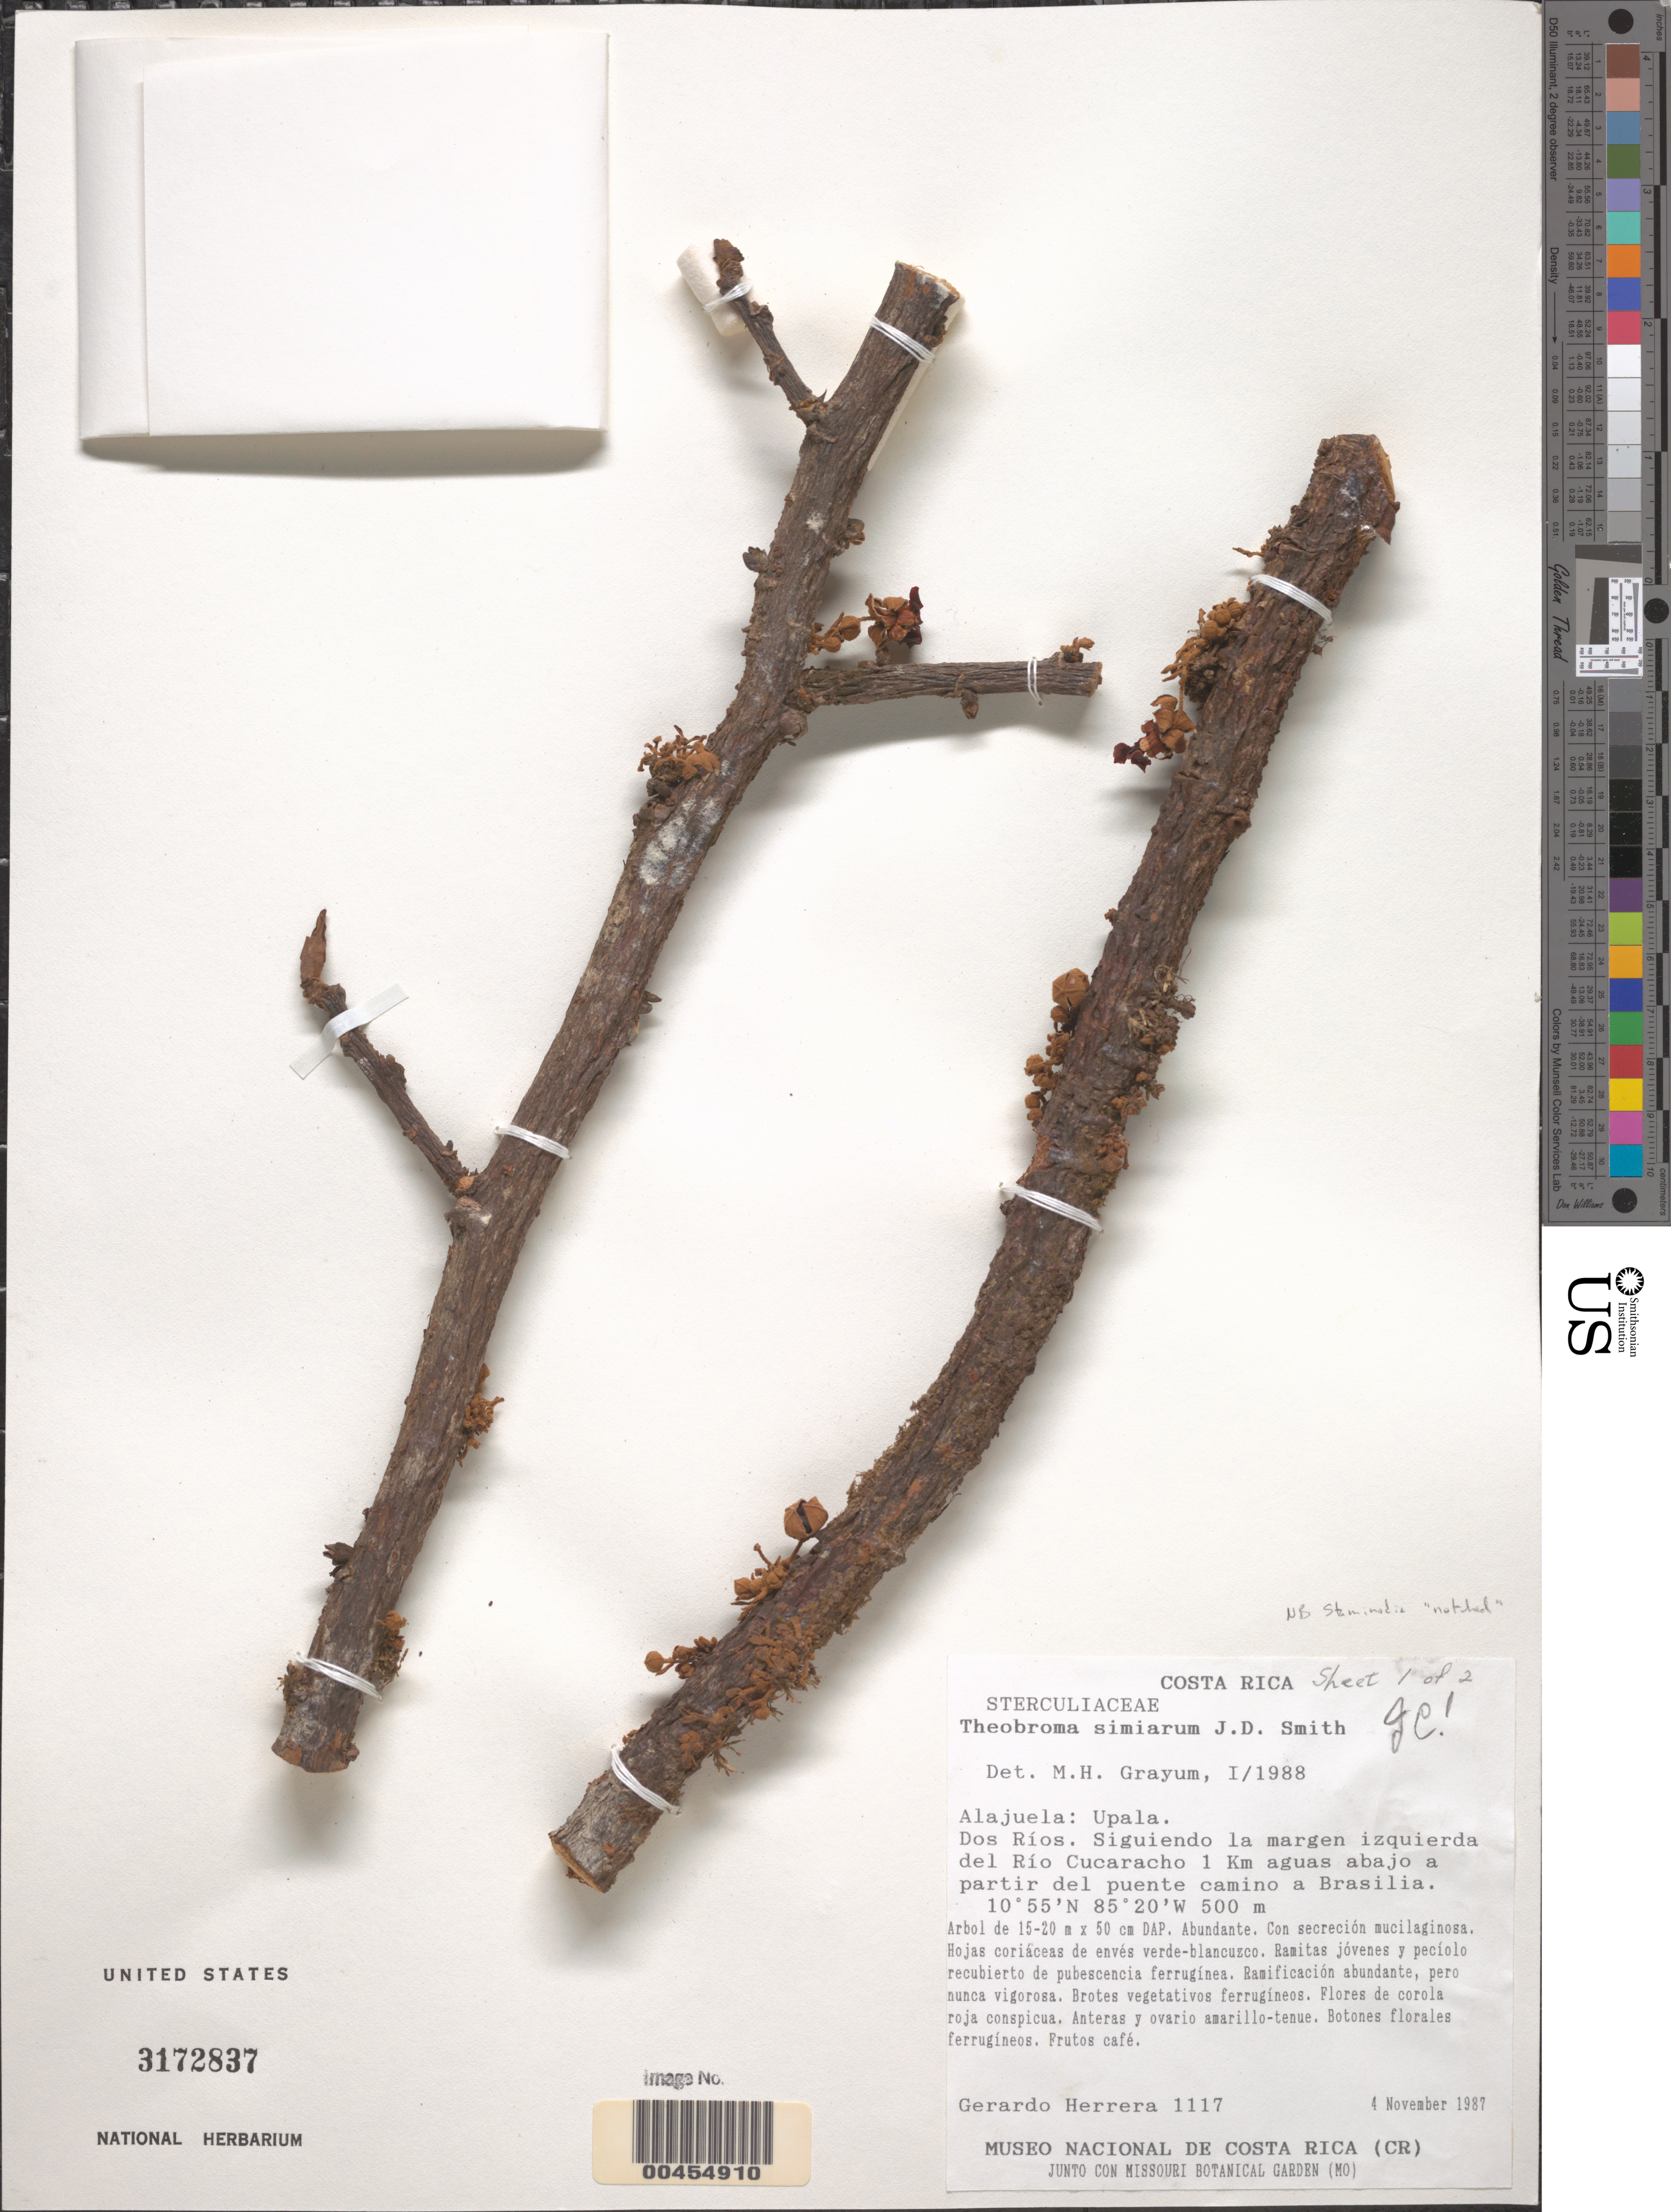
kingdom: Plantae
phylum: Tracheophyta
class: Magnoliopsida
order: Malvales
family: Malvaceae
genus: Theobroma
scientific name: Theobroma simiarum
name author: Donn. Sm.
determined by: Cuatrecasas, J.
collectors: G. Herrera Ch.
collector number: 1117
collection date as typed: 04 Nov 1987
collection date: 1987-11-04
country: Costa Rica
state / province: Alajuela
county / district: Upala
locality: Dos Ríos. Siguiendo la margen izquierda del Río Cucaracho 1 km aguas abajo a partir del puente camino a Brasilia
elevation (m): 500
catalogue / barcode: US 3172837